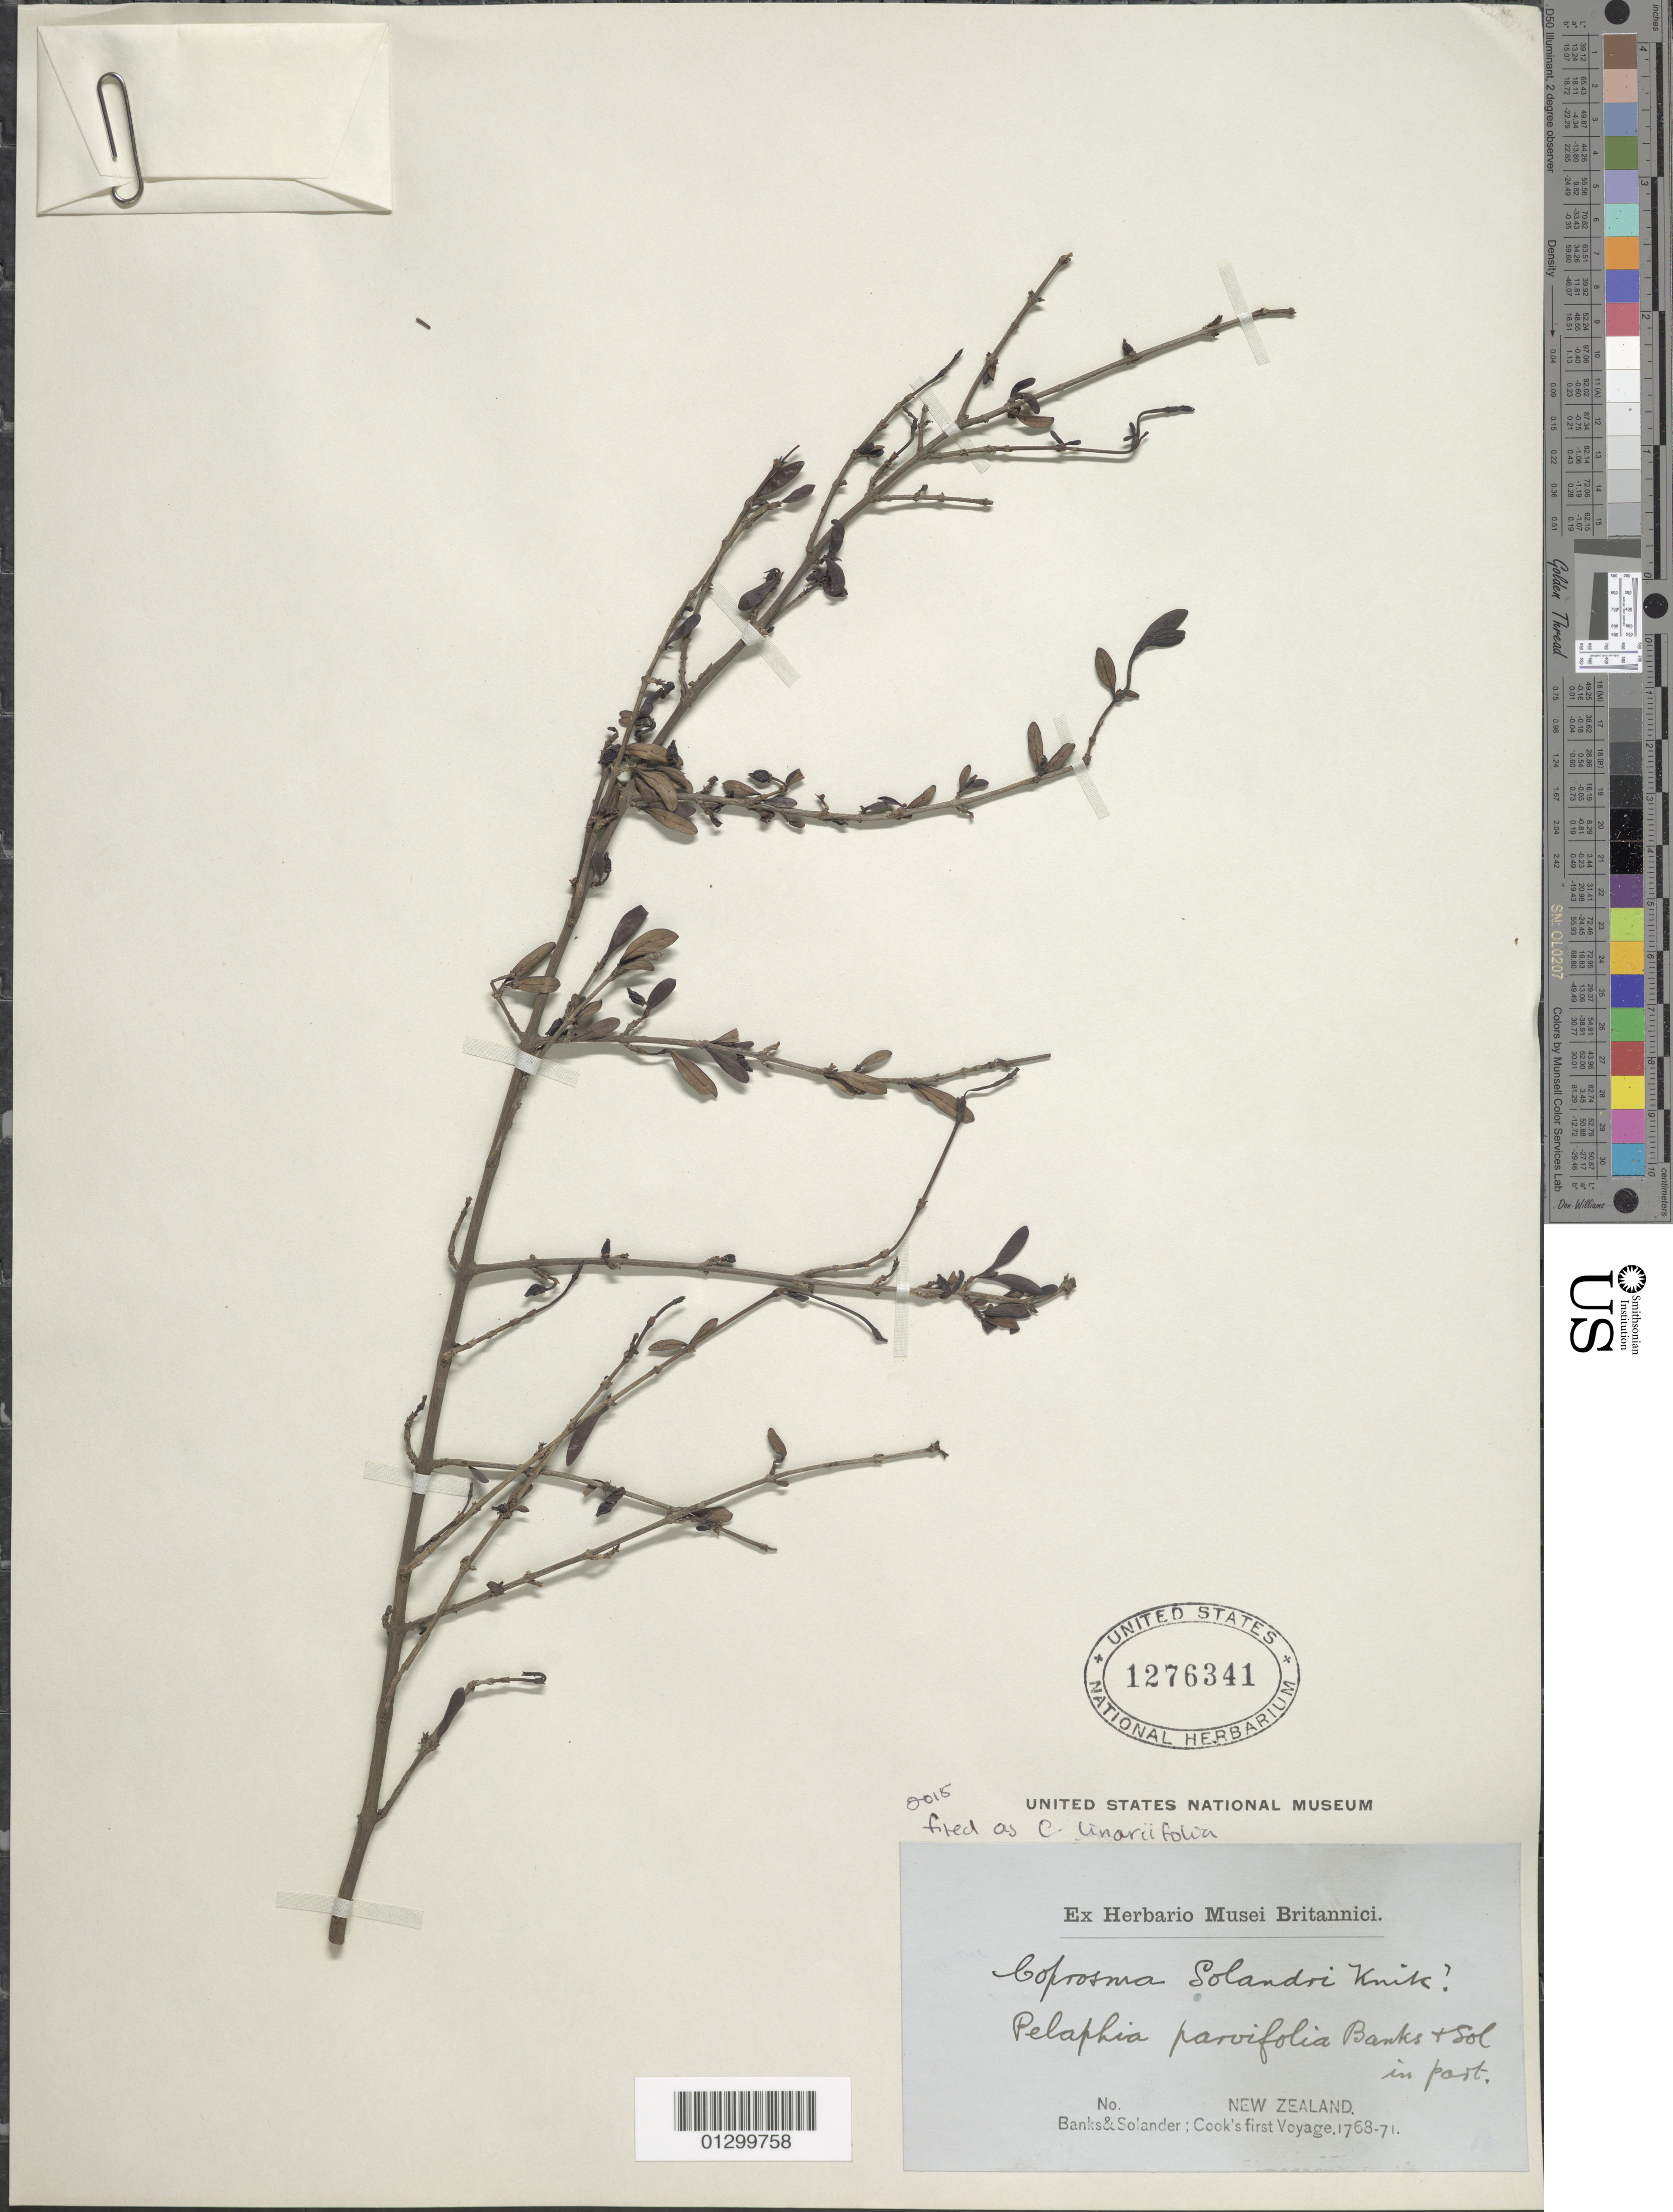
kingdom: Plantae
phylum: Tracheophyta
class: Magnoliopsida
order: Gentianales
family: Rubiaceae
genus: Coprosma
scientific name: Coprosma linariifolia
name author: (Hook. f.) Hook. f.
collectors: J. Banks & D. C. Solander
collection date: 1768/1771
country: New Zealand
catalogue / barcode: US 1276341